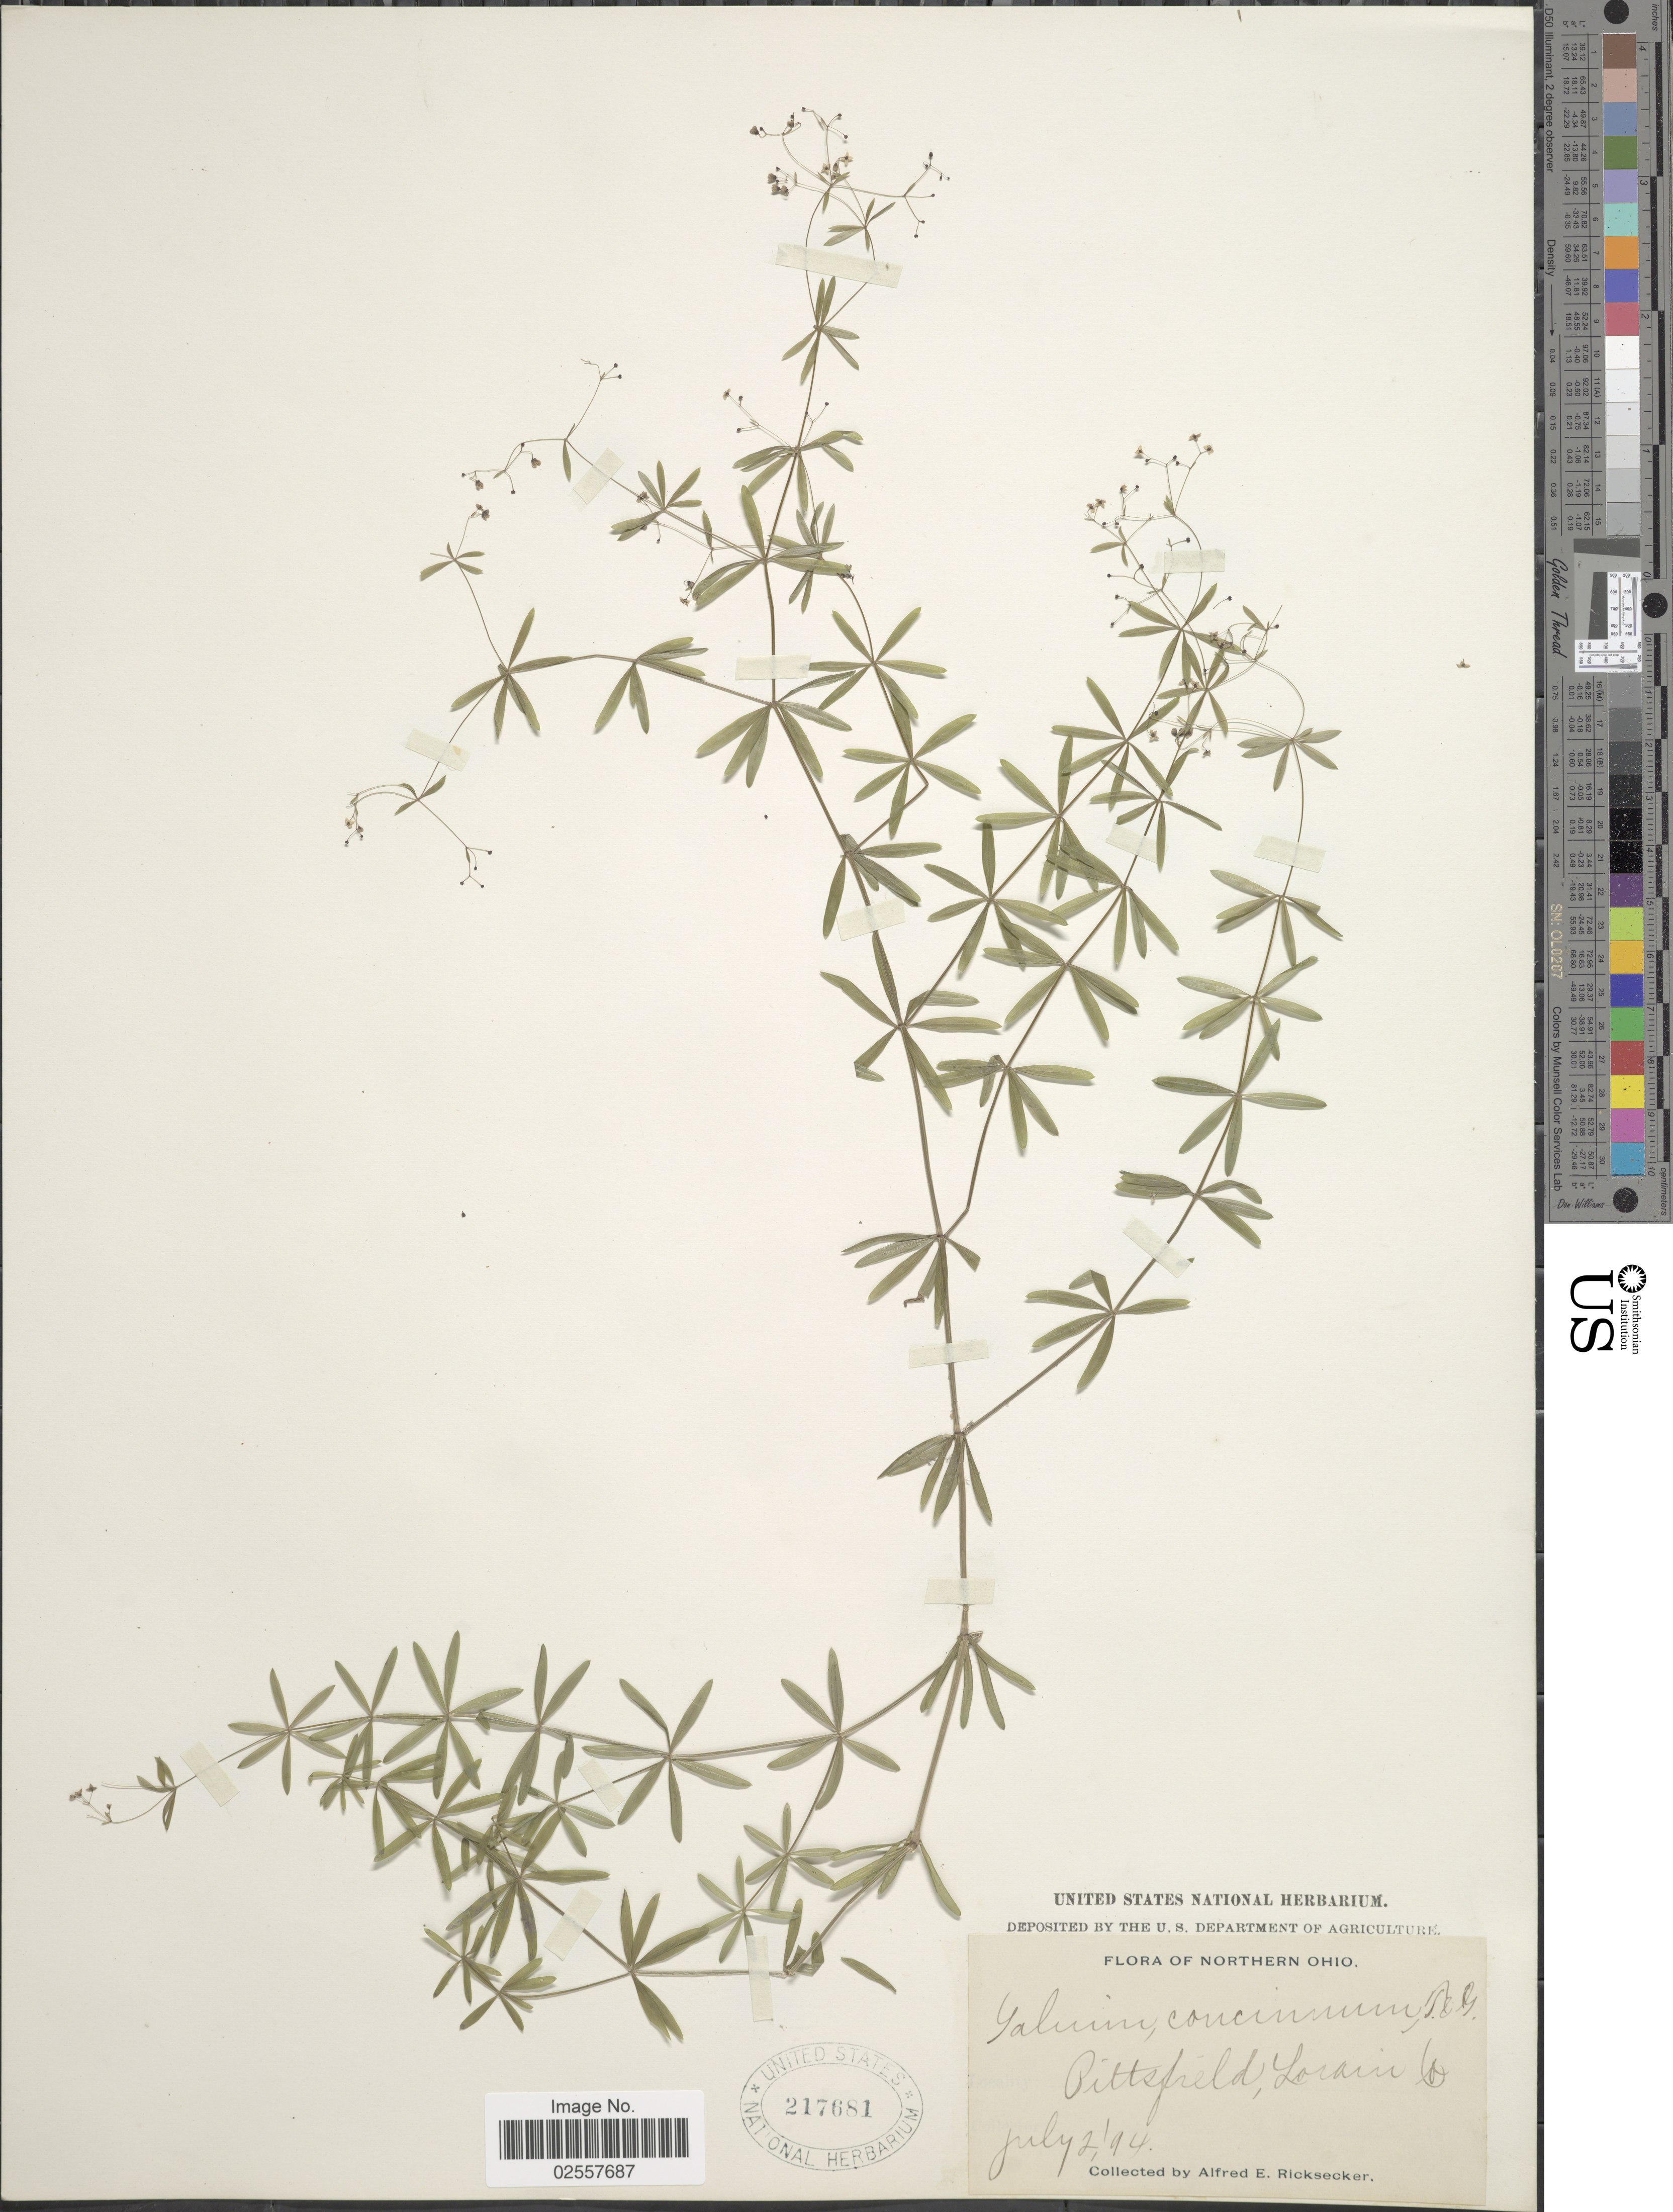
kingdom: Plantae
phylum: Tracheophyta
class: Magnoliopsida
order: Gentianales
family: Rubiaceae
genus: Galium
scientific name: Galium concinnum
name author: Torr. & A. Gray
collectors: A. E. Ricksecker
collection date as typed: Transcribed d/m/y: 2/7/94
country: United States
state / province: Ohio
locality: Northern Ohio. Pittsfield, Lorain Co.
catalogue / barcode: US 217681